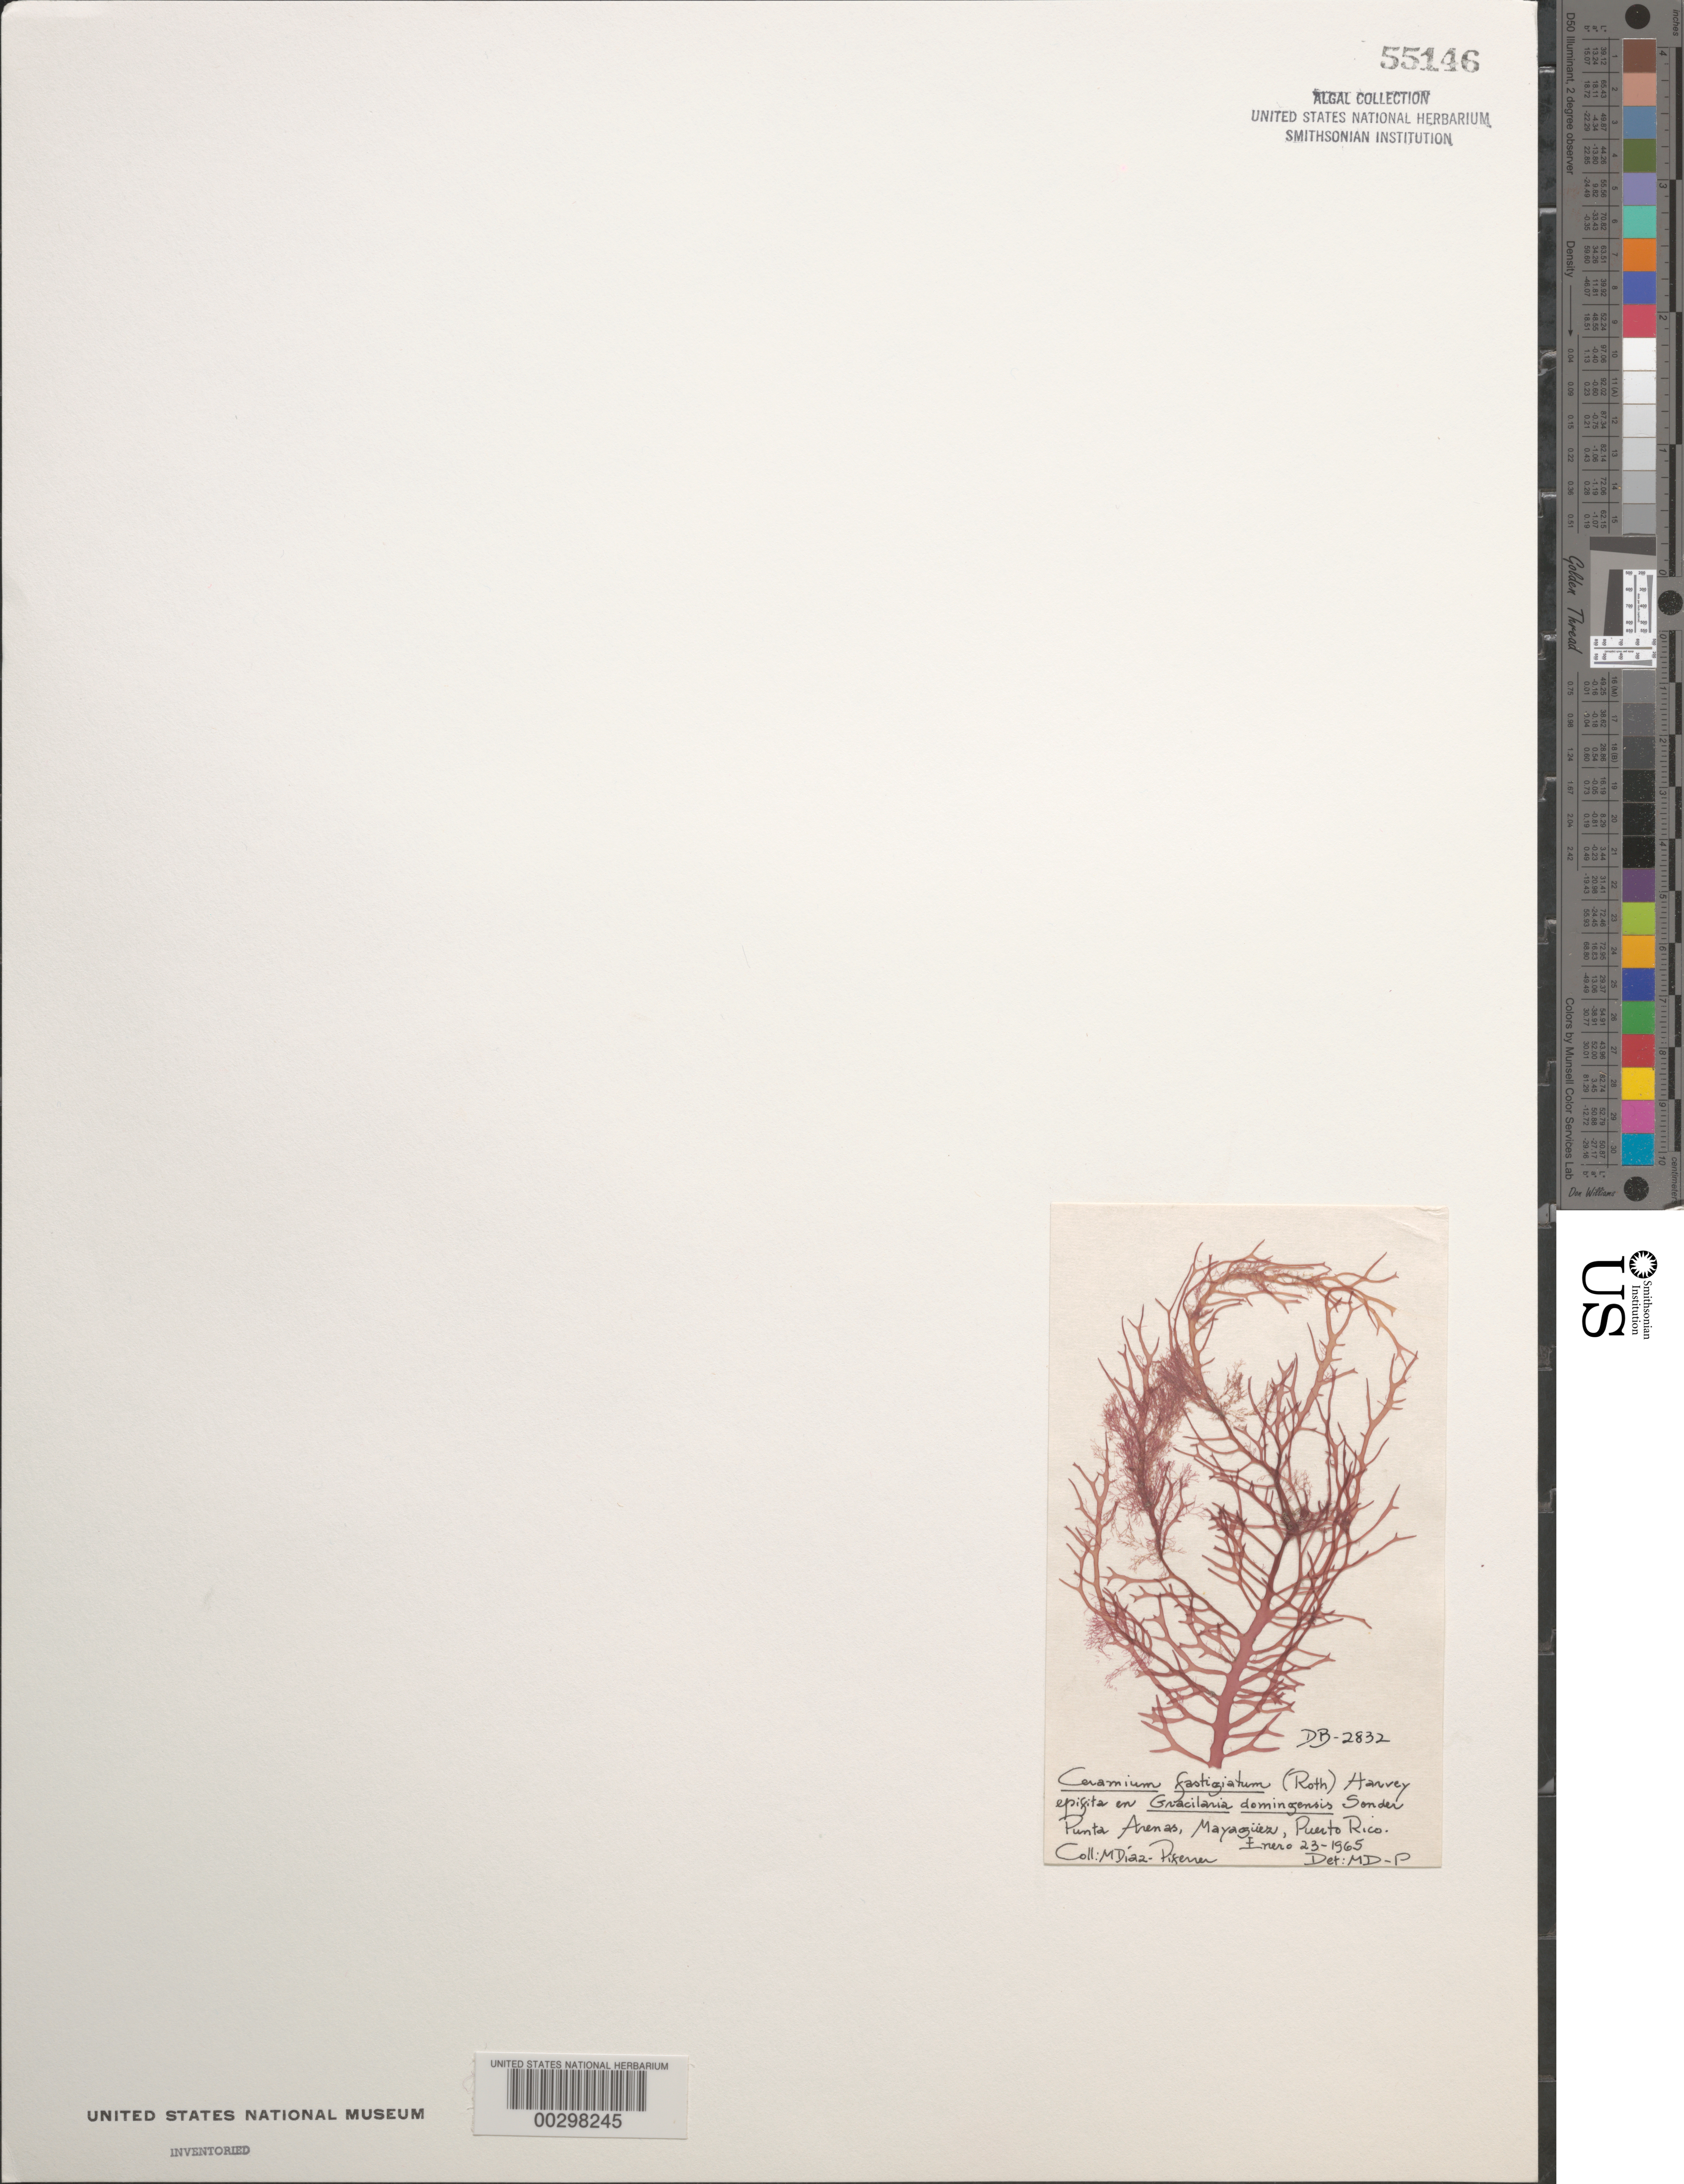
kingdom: Plantae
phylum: Rhodophyta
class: Florideophyceae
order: Ceramiales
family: Ceramiaceae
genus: Ceramium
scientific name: Ceramium fastigiatum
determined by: Diaz-Piferrer, M.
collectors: M. Diaz-Piferrer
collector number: Db-2832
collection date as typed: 23 Jan 1965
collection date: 1965-01-23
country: Puerto Rico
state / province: Mayaguez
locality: Punta arenas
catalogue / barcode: US 55146